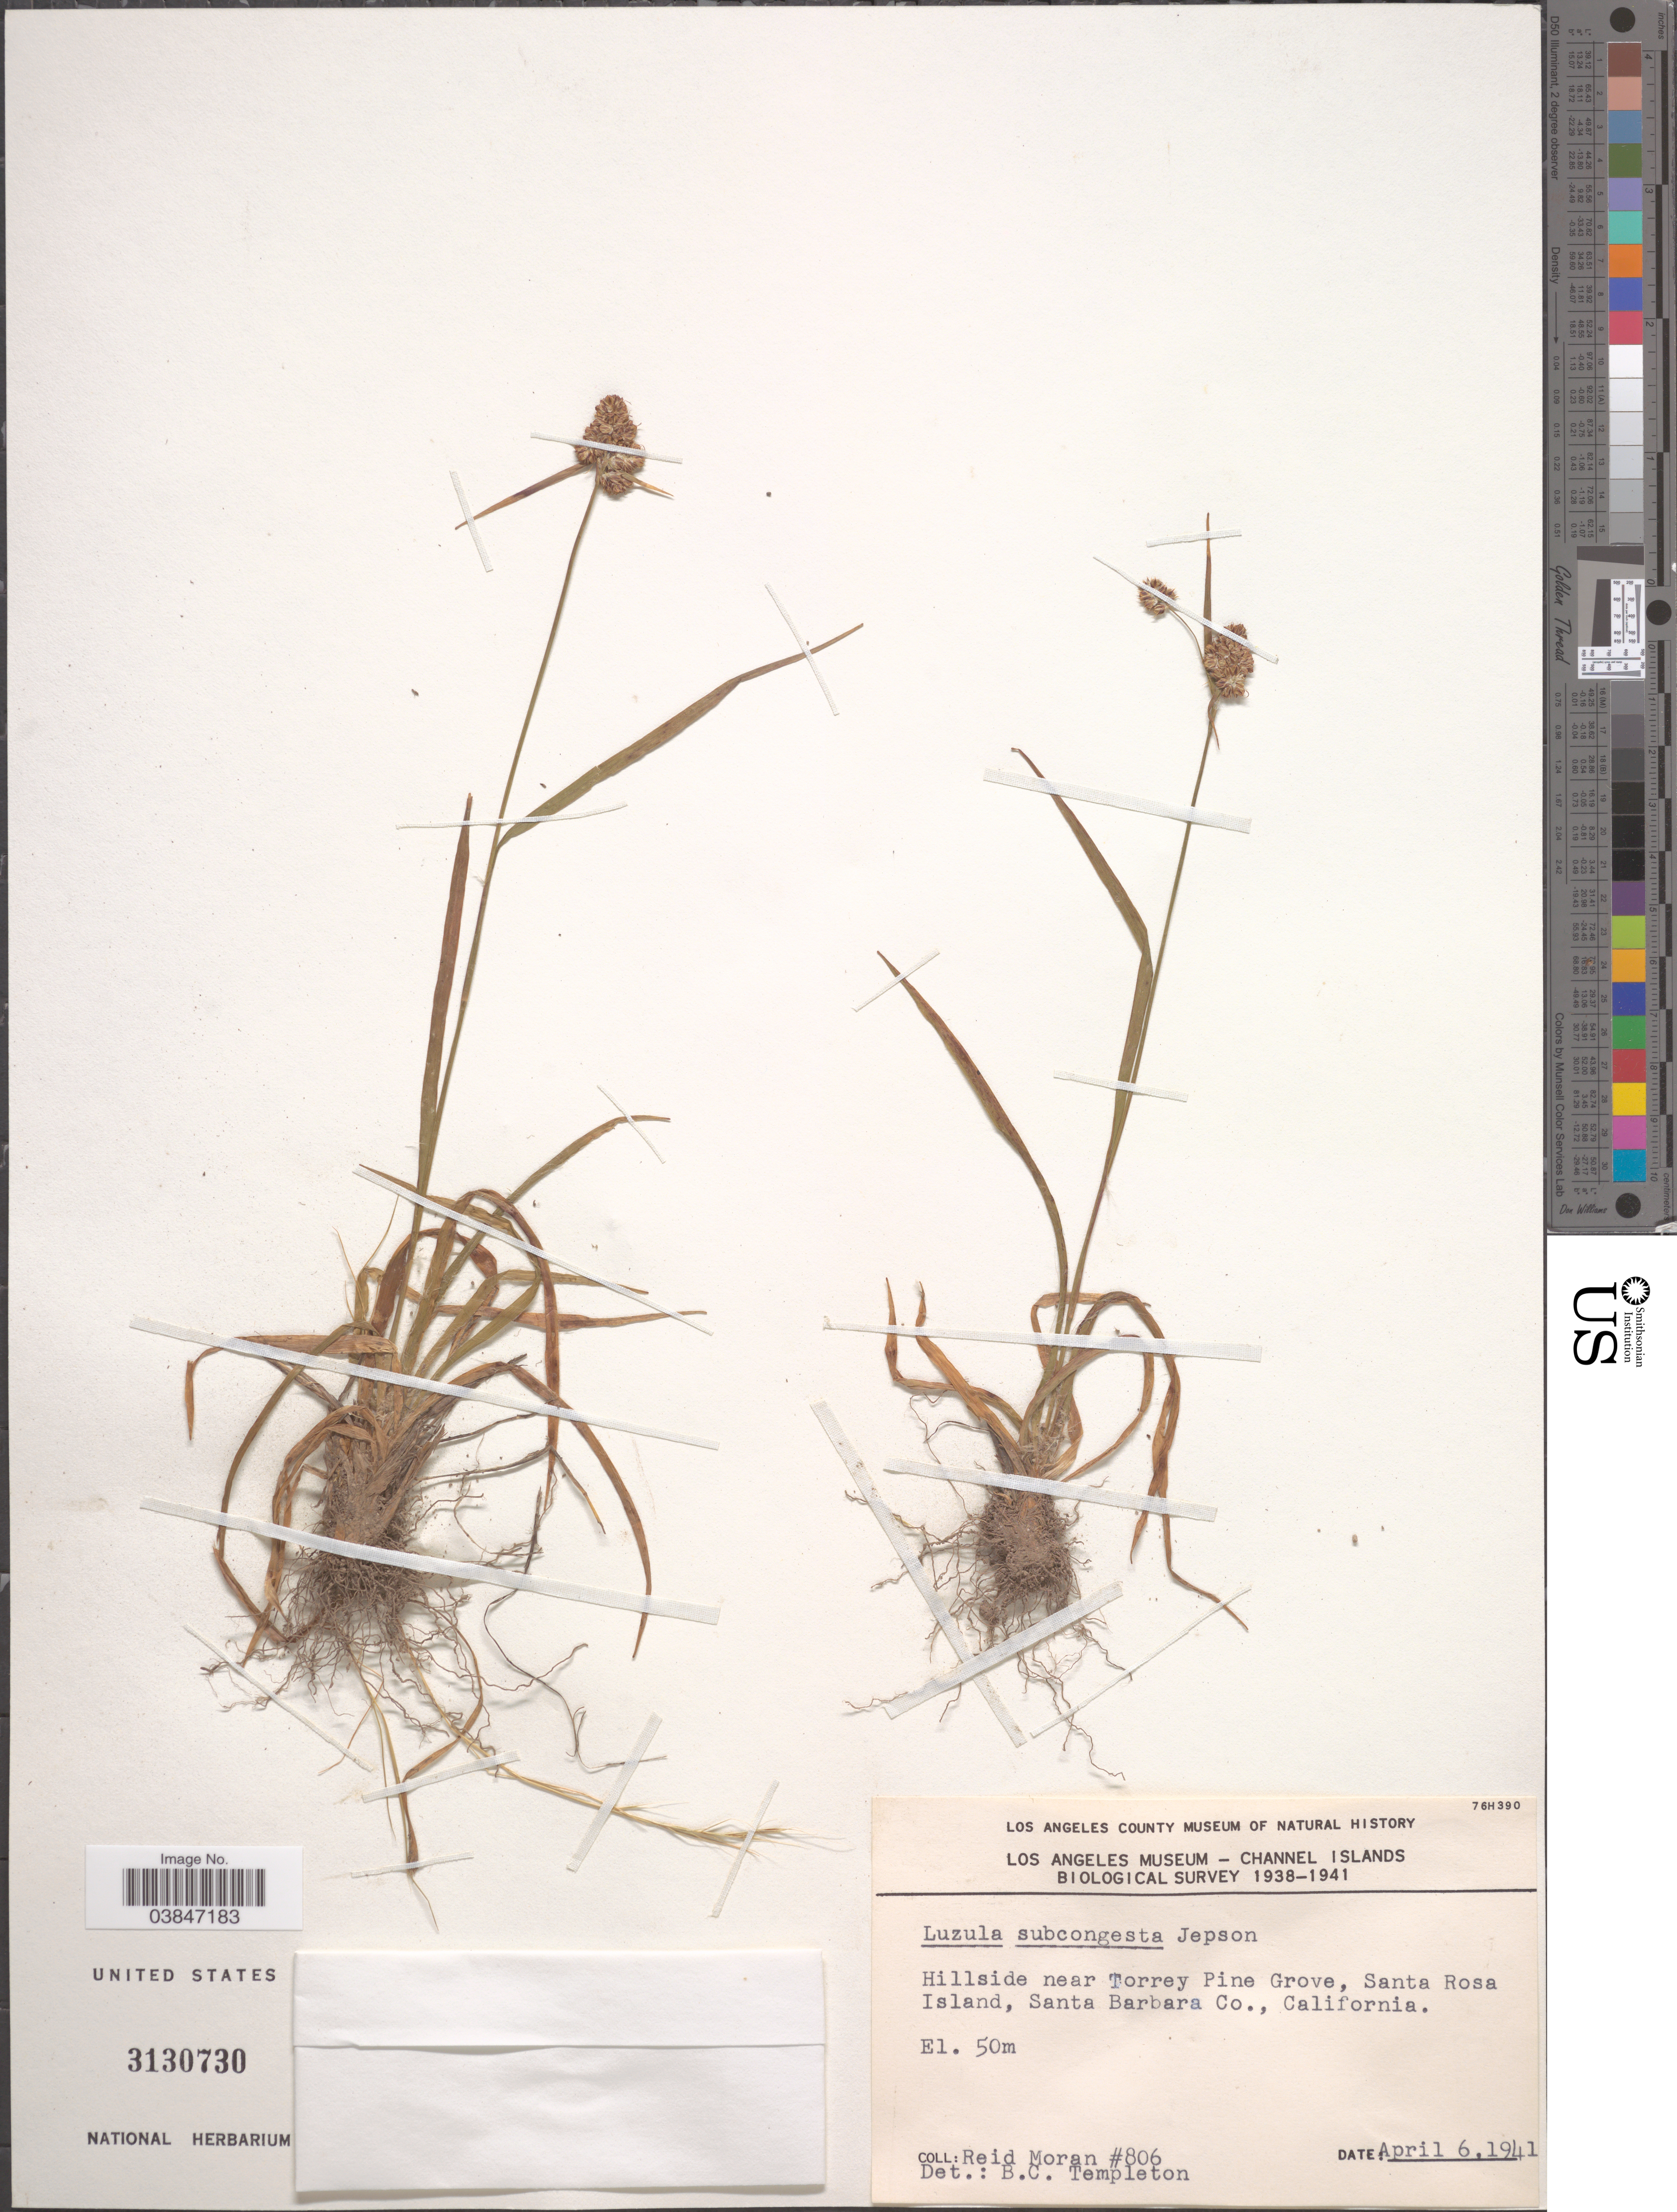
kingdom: Plantae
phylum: Tracheophyta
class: Liliopsida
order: Poales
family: Juncaceae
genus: Luzula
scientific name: Luzula subcongesta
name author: (S. Watson) Jeps.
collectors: R. Moran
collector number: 806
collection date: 1941-04-06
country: United States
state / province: California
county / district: Santa Barbara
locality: Hillside near Torrey Pine Grove, Santa Rosa Island, Santa Barbara Co.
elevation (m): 50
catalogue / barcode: US 3130730